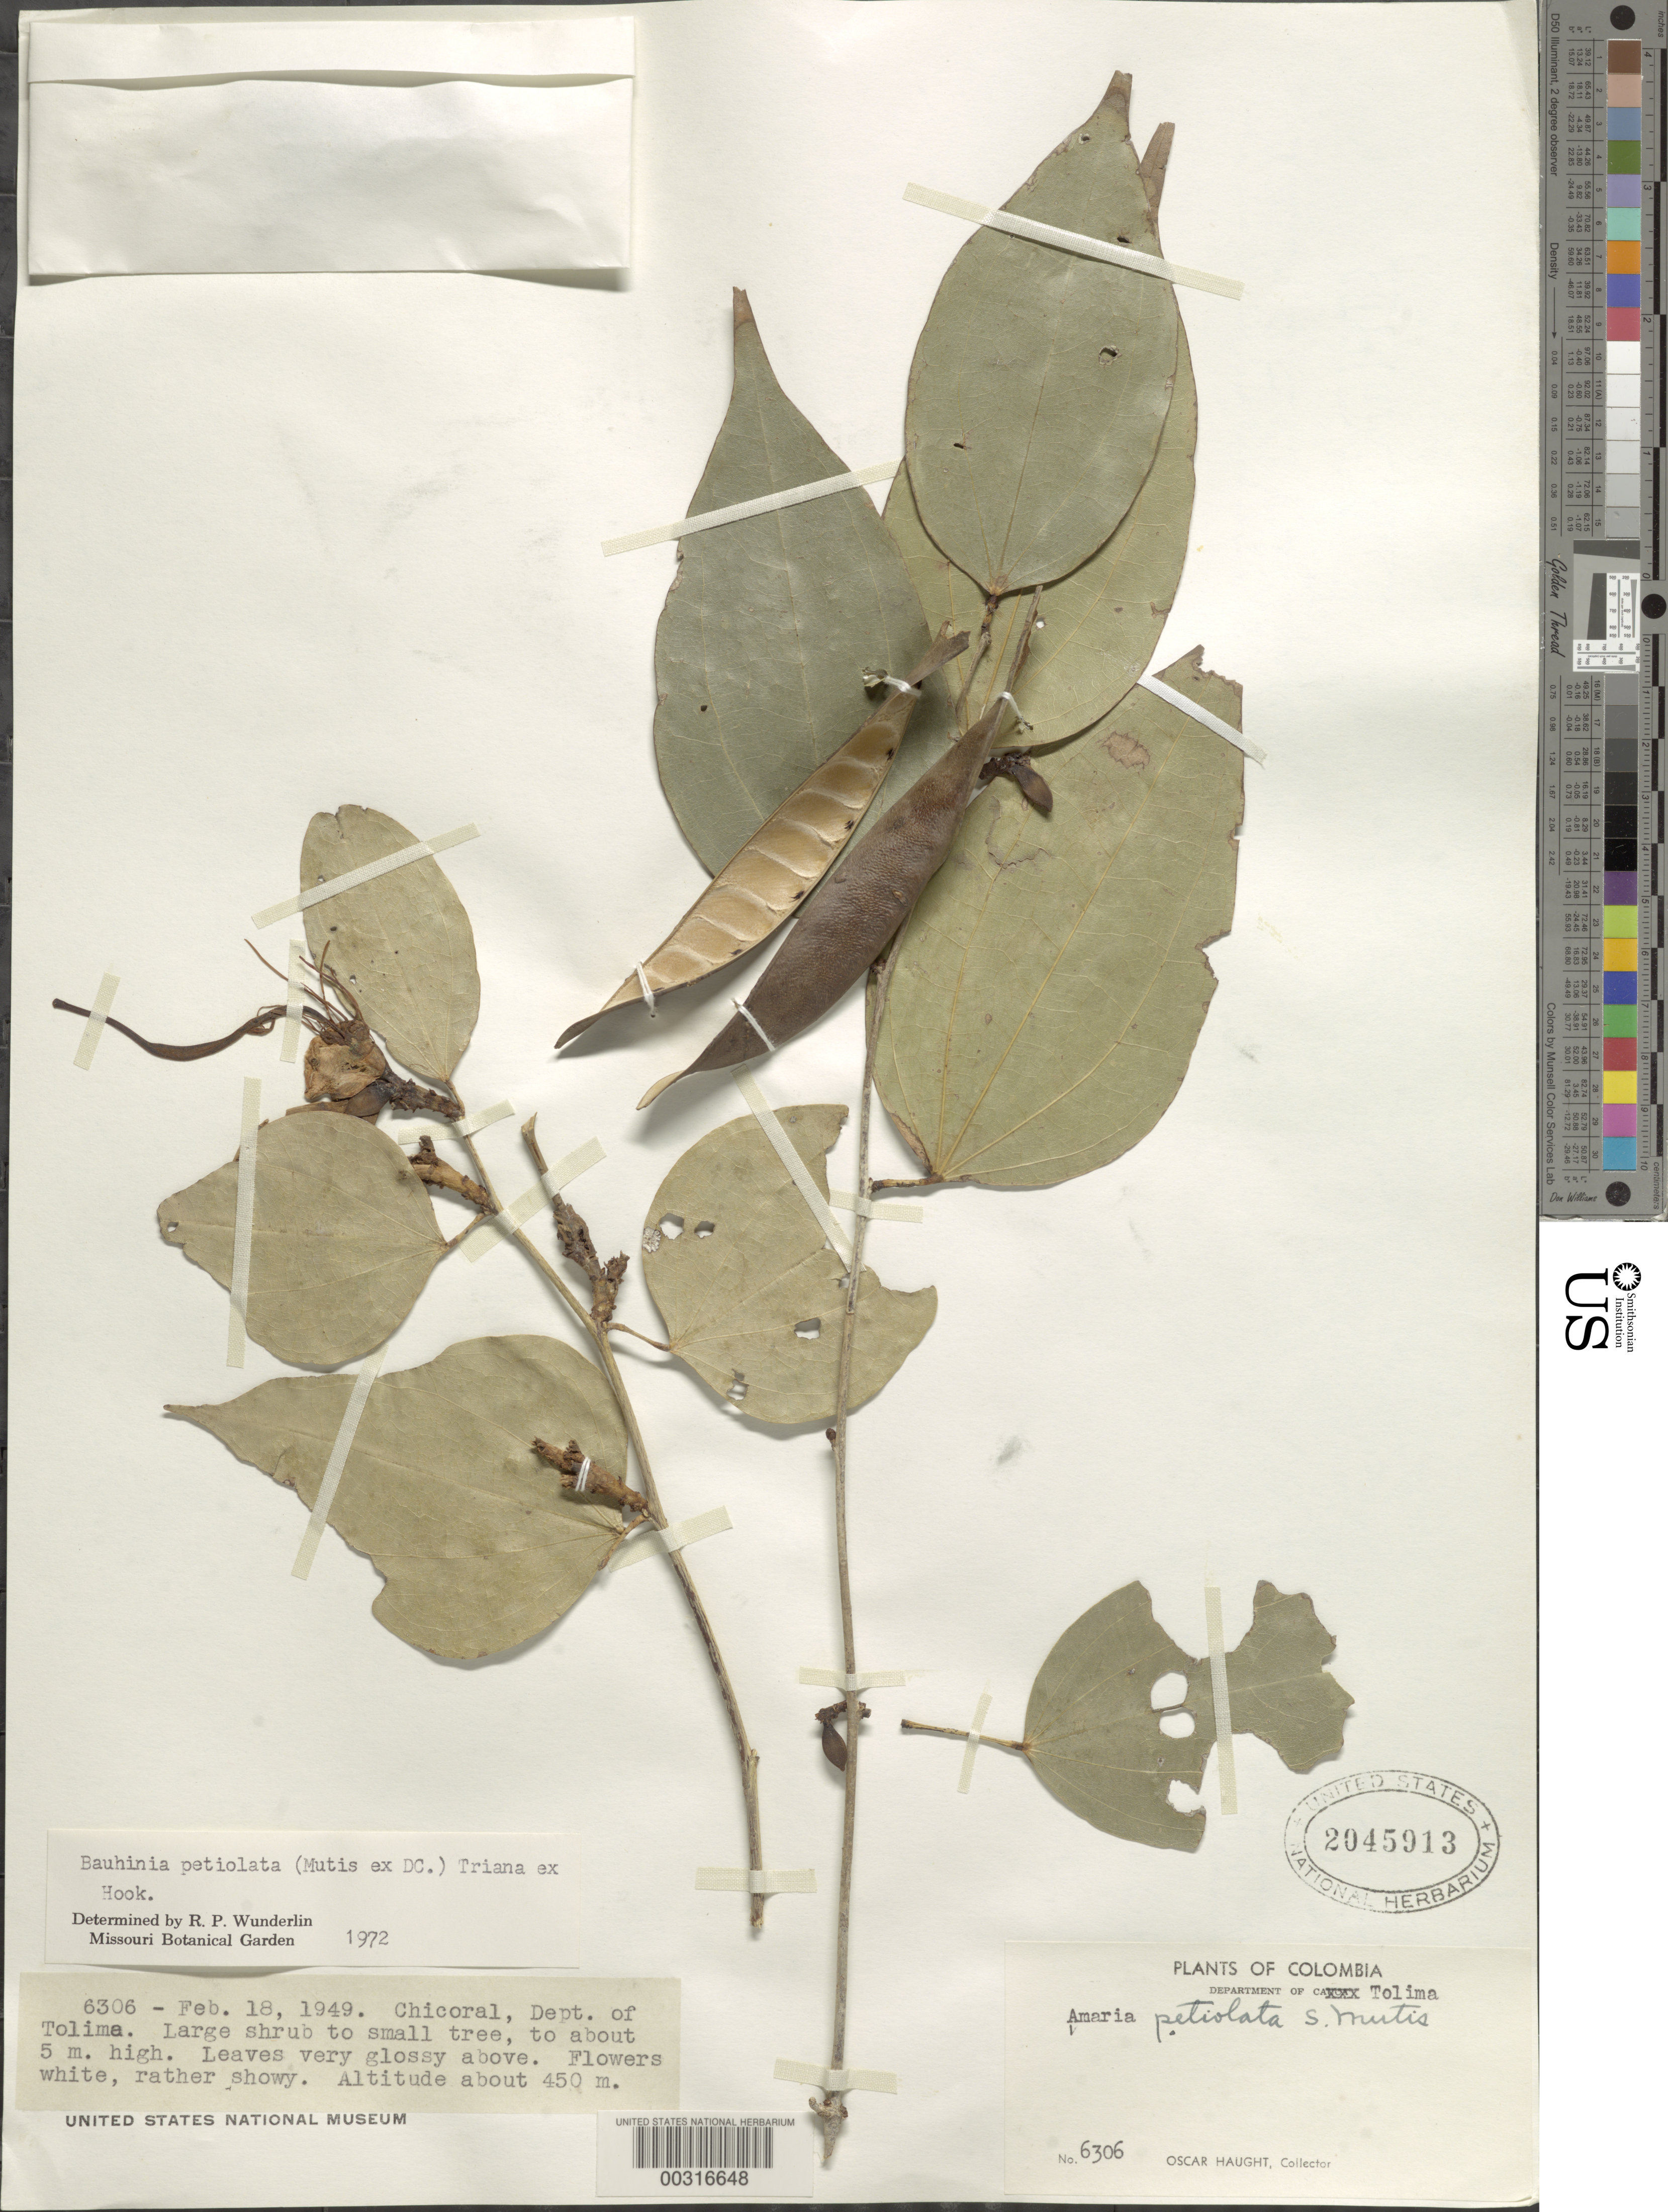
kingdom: Plantae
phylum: Tracheophyta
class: Magnoliopsida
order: Fabales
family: Fabaceae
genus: Bauhinia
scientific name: Bauhinia petiolata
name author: (S. Mutis ex DC.) Triana ex Hook.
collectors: O. L. Haught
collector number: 6306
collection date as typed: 18 Feb 1949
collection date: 1949-02-18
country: Colombia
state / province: Tolima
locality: Chicoral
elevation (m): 450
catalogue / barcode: US 2045913